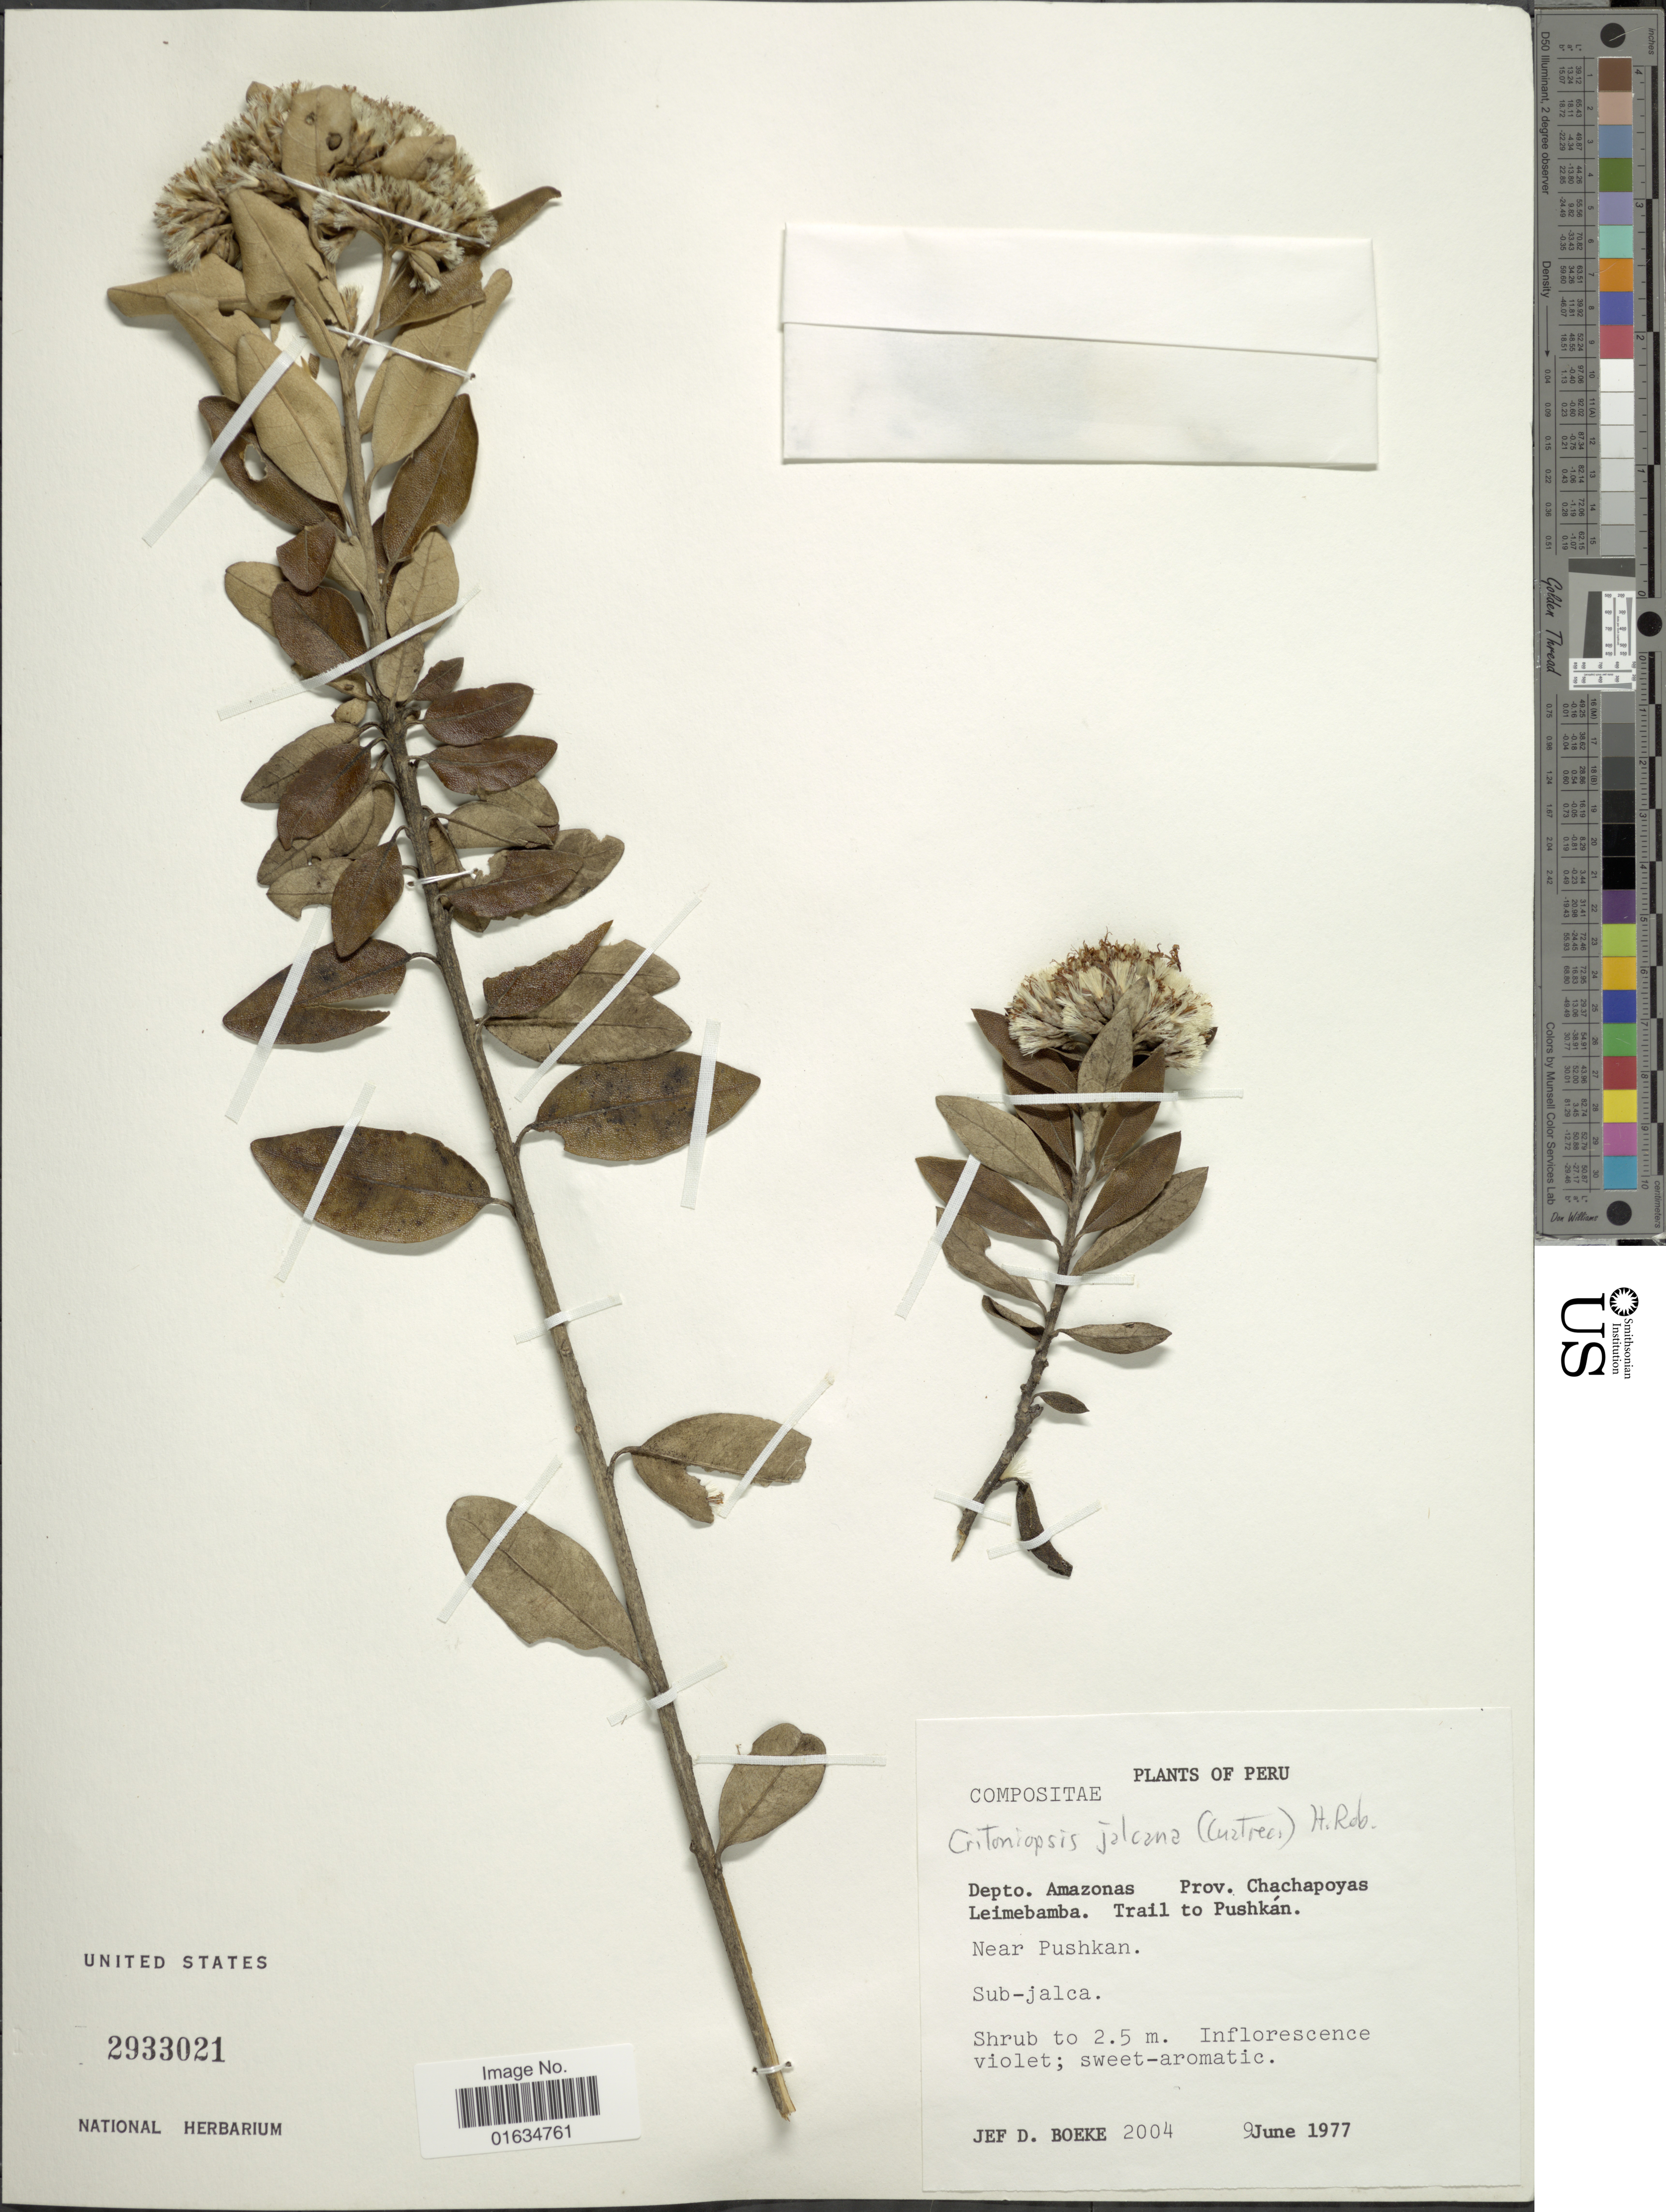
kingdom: Plantae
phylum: Tracheophyta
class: Magnoliopsida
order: Asterales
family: Asteraceae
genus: Critoniopsis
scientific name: Critoniopsis jalcana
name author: (Cuatrec.) H. Rob.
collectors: J. D. Boeke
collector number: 2004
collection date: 1977-06-09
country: Peru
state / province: Amazonas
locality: Prov. Chachapoyas Leimebamba, trail to Pushkán, near Pushkan, sub-jalca.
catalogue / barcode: US 2933021